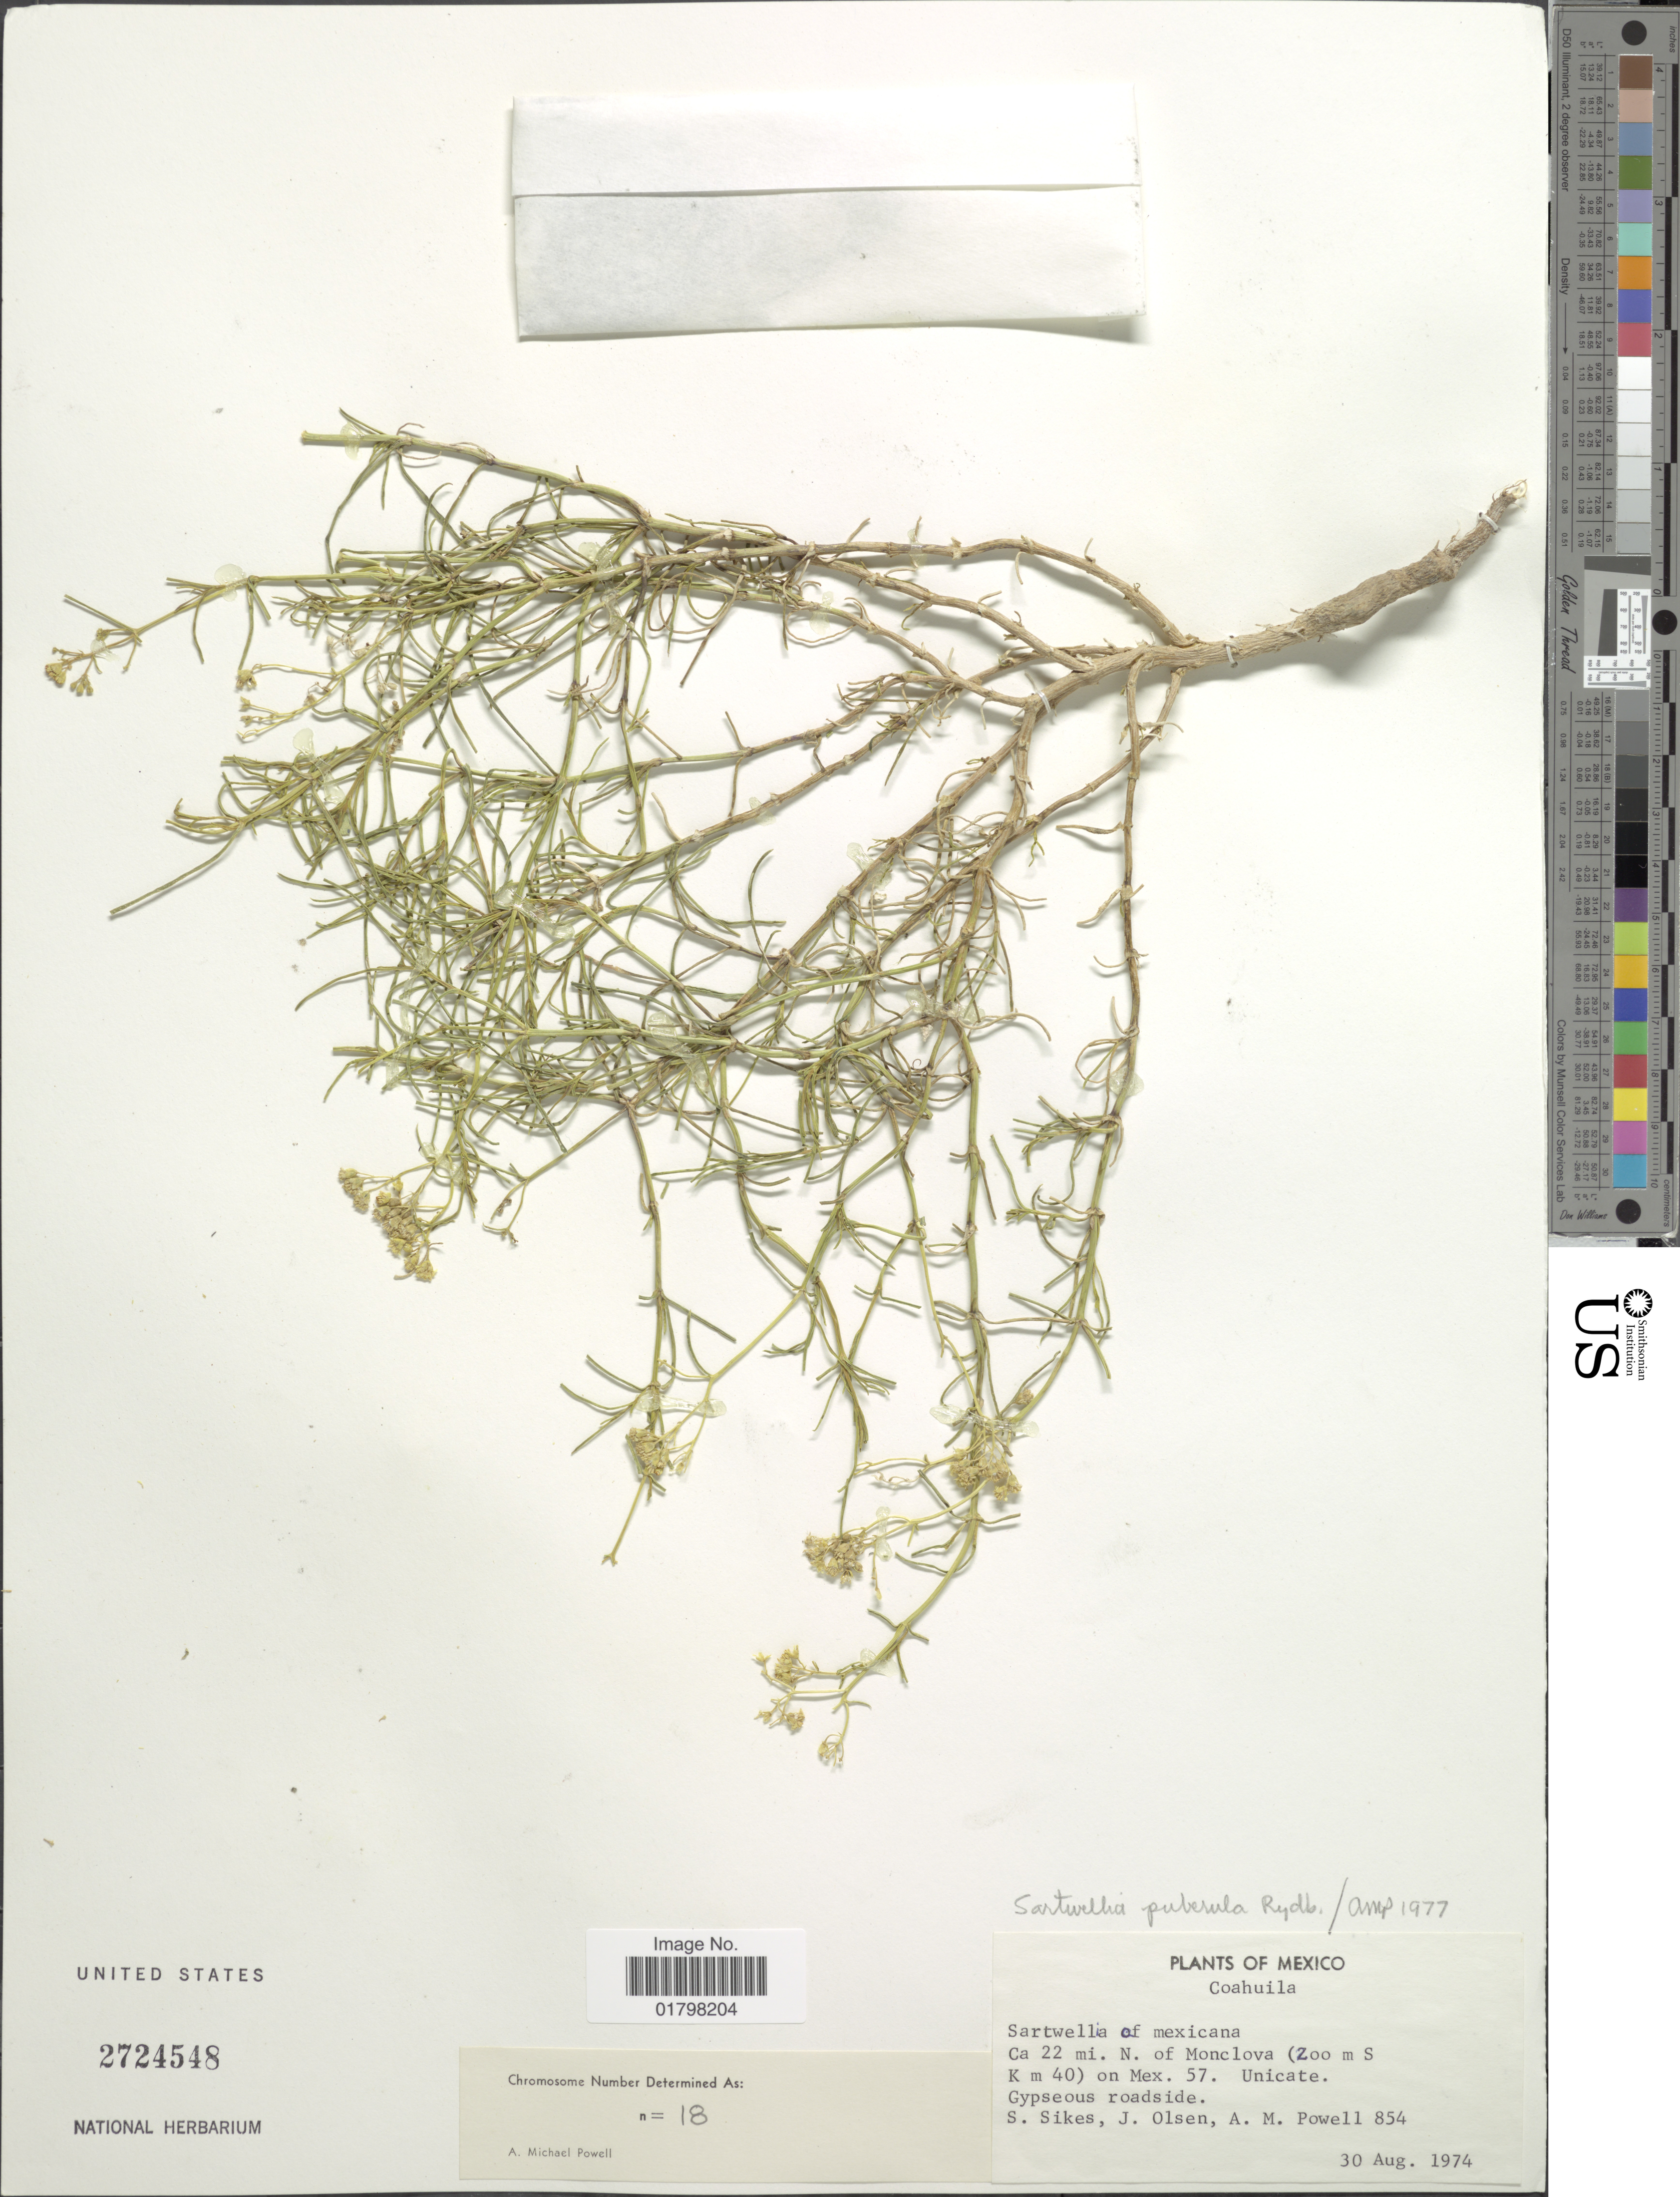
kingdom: Plantae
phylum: Tracheophyta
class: Magnoliopsida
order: Asterales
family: Asteraceae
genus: Sartwellia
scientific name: Sartwellia puberula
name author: Rydb.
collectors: S. Sikes, J. Olsen & A. M. Powell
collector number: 854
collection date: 1974-08-30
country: Mexico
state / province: Coahuila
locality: Ca 22 mi. N. of Monclova (200 m S Km 40) on Mex. 57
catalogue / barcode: US 2724548